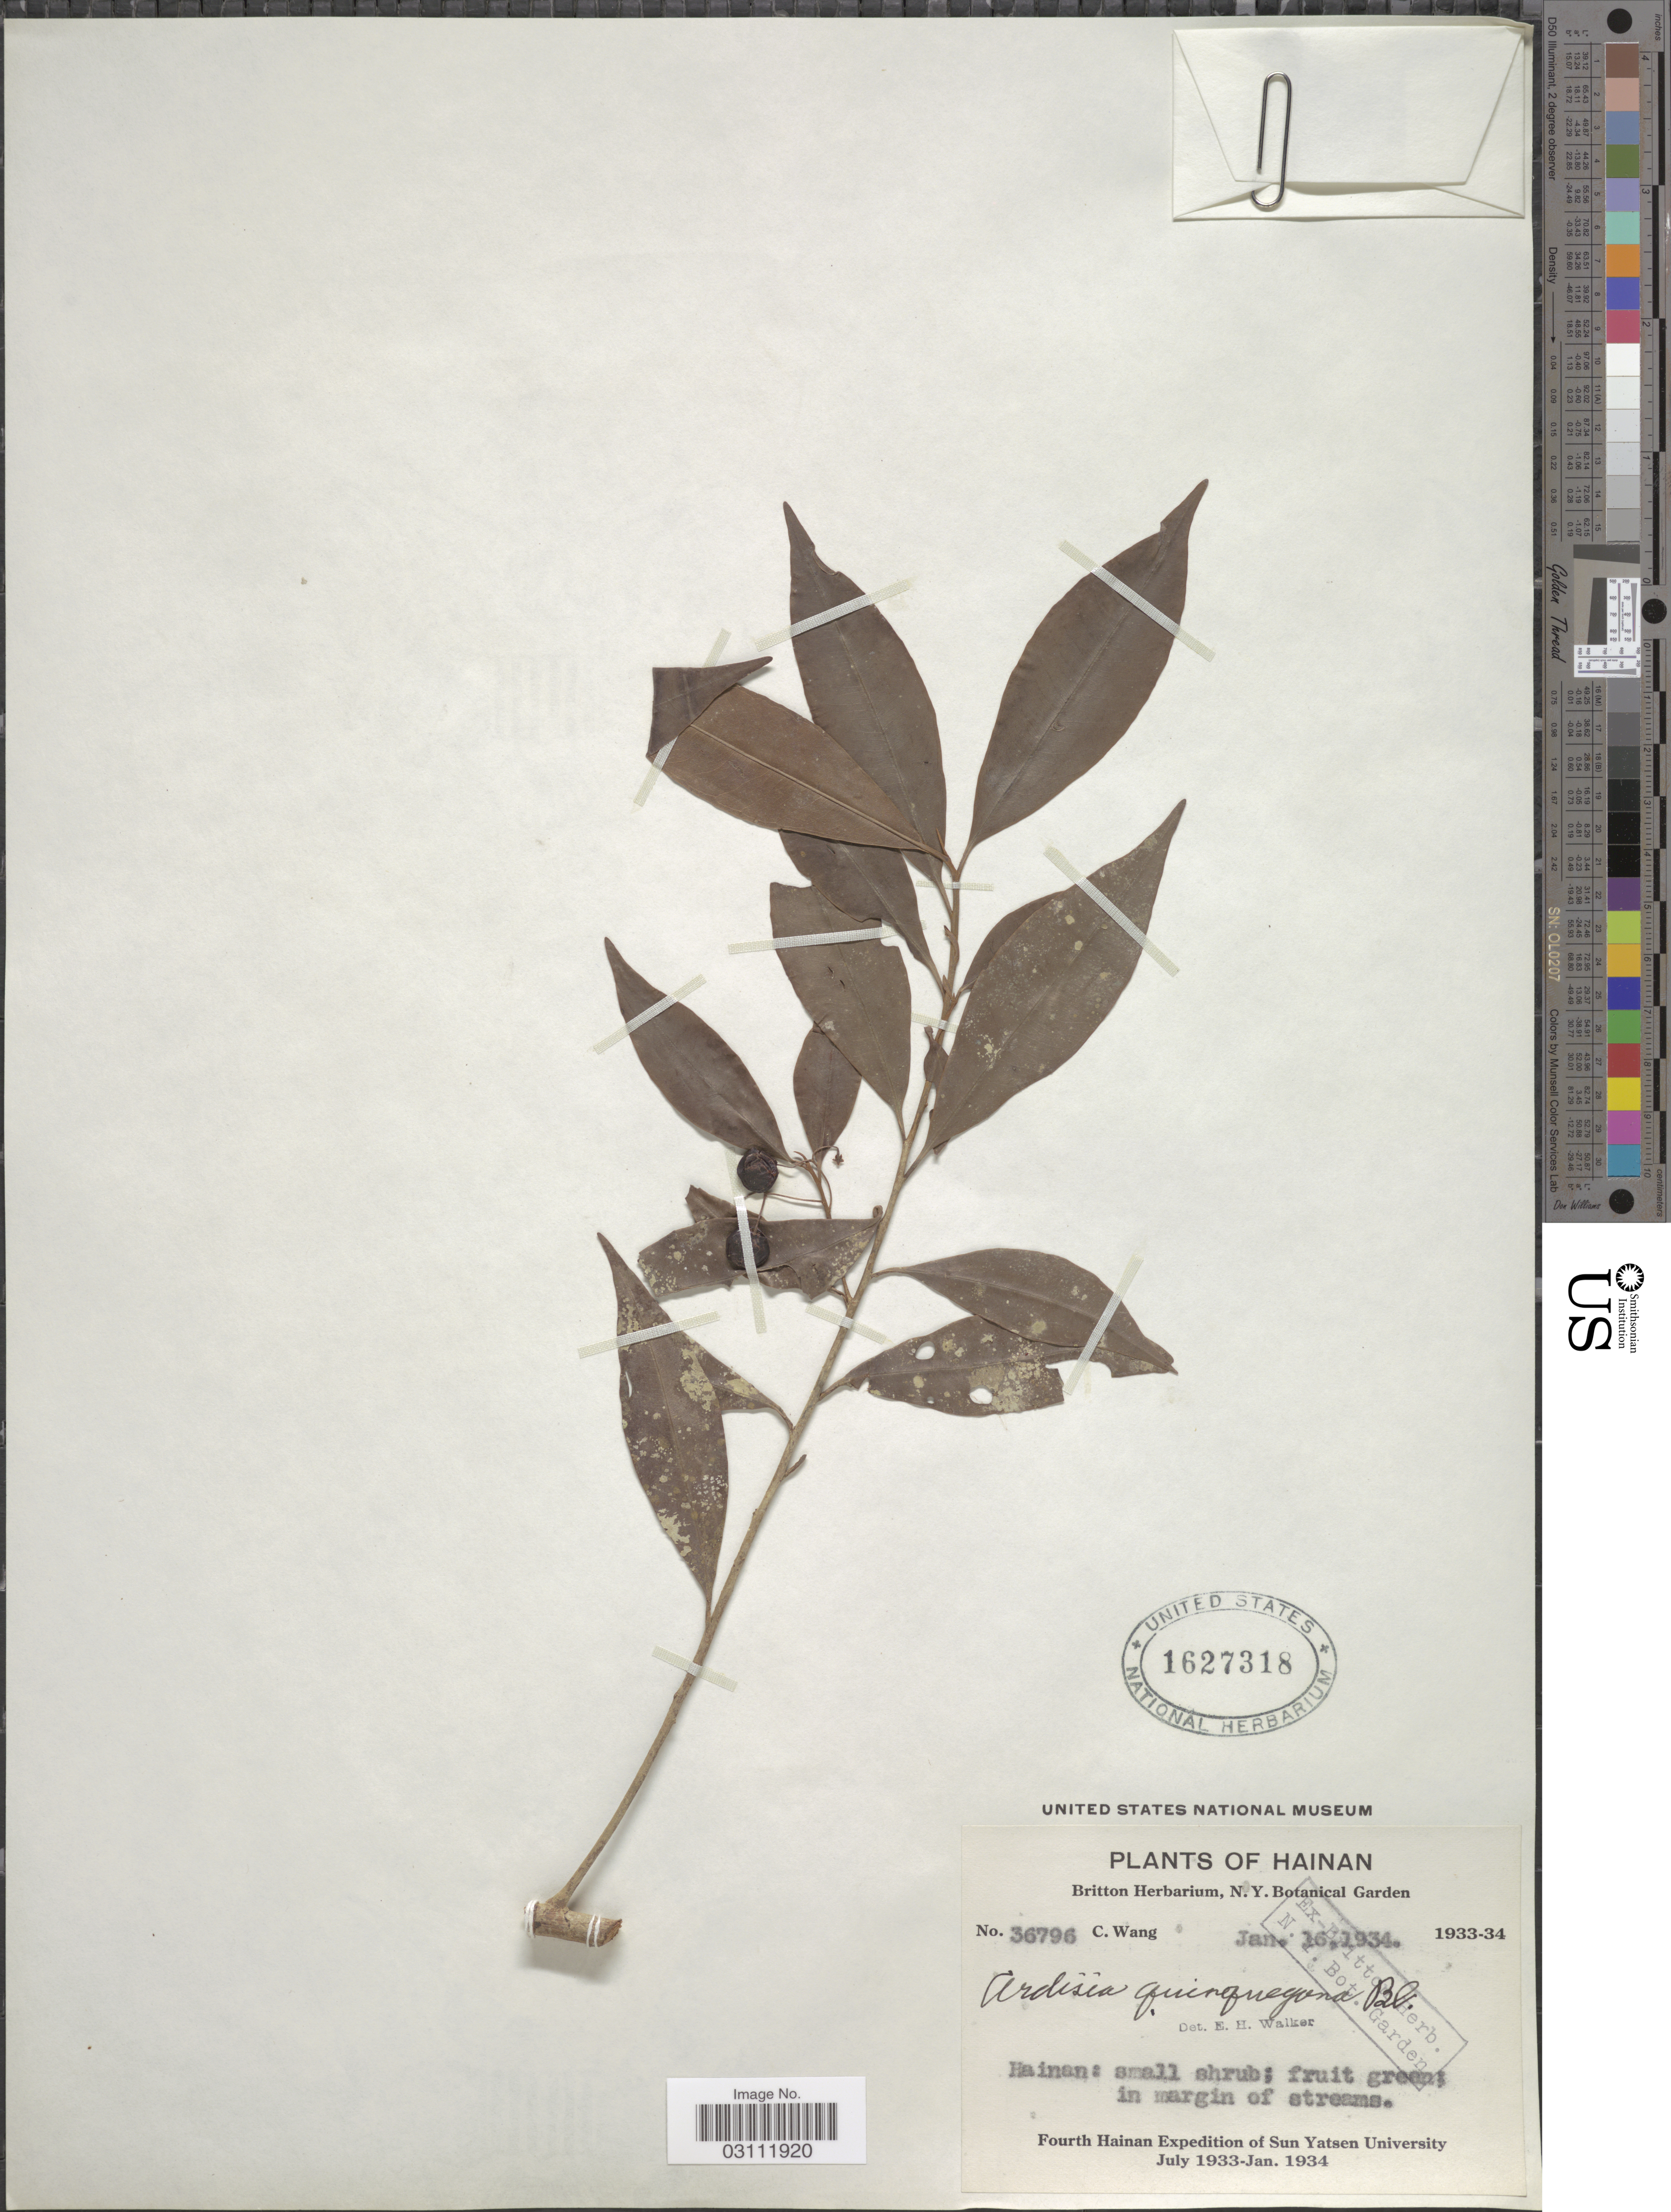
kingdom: Plantae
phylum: Tracheophyta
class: Magnoliopsida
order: Ericales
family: Primulaceae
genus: Ardisia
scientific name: Ardisia quinquegona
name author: Blume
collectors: C. Wang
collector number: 36796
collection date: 1934-01-16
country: China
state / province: Hainan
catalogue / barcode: US 1627318